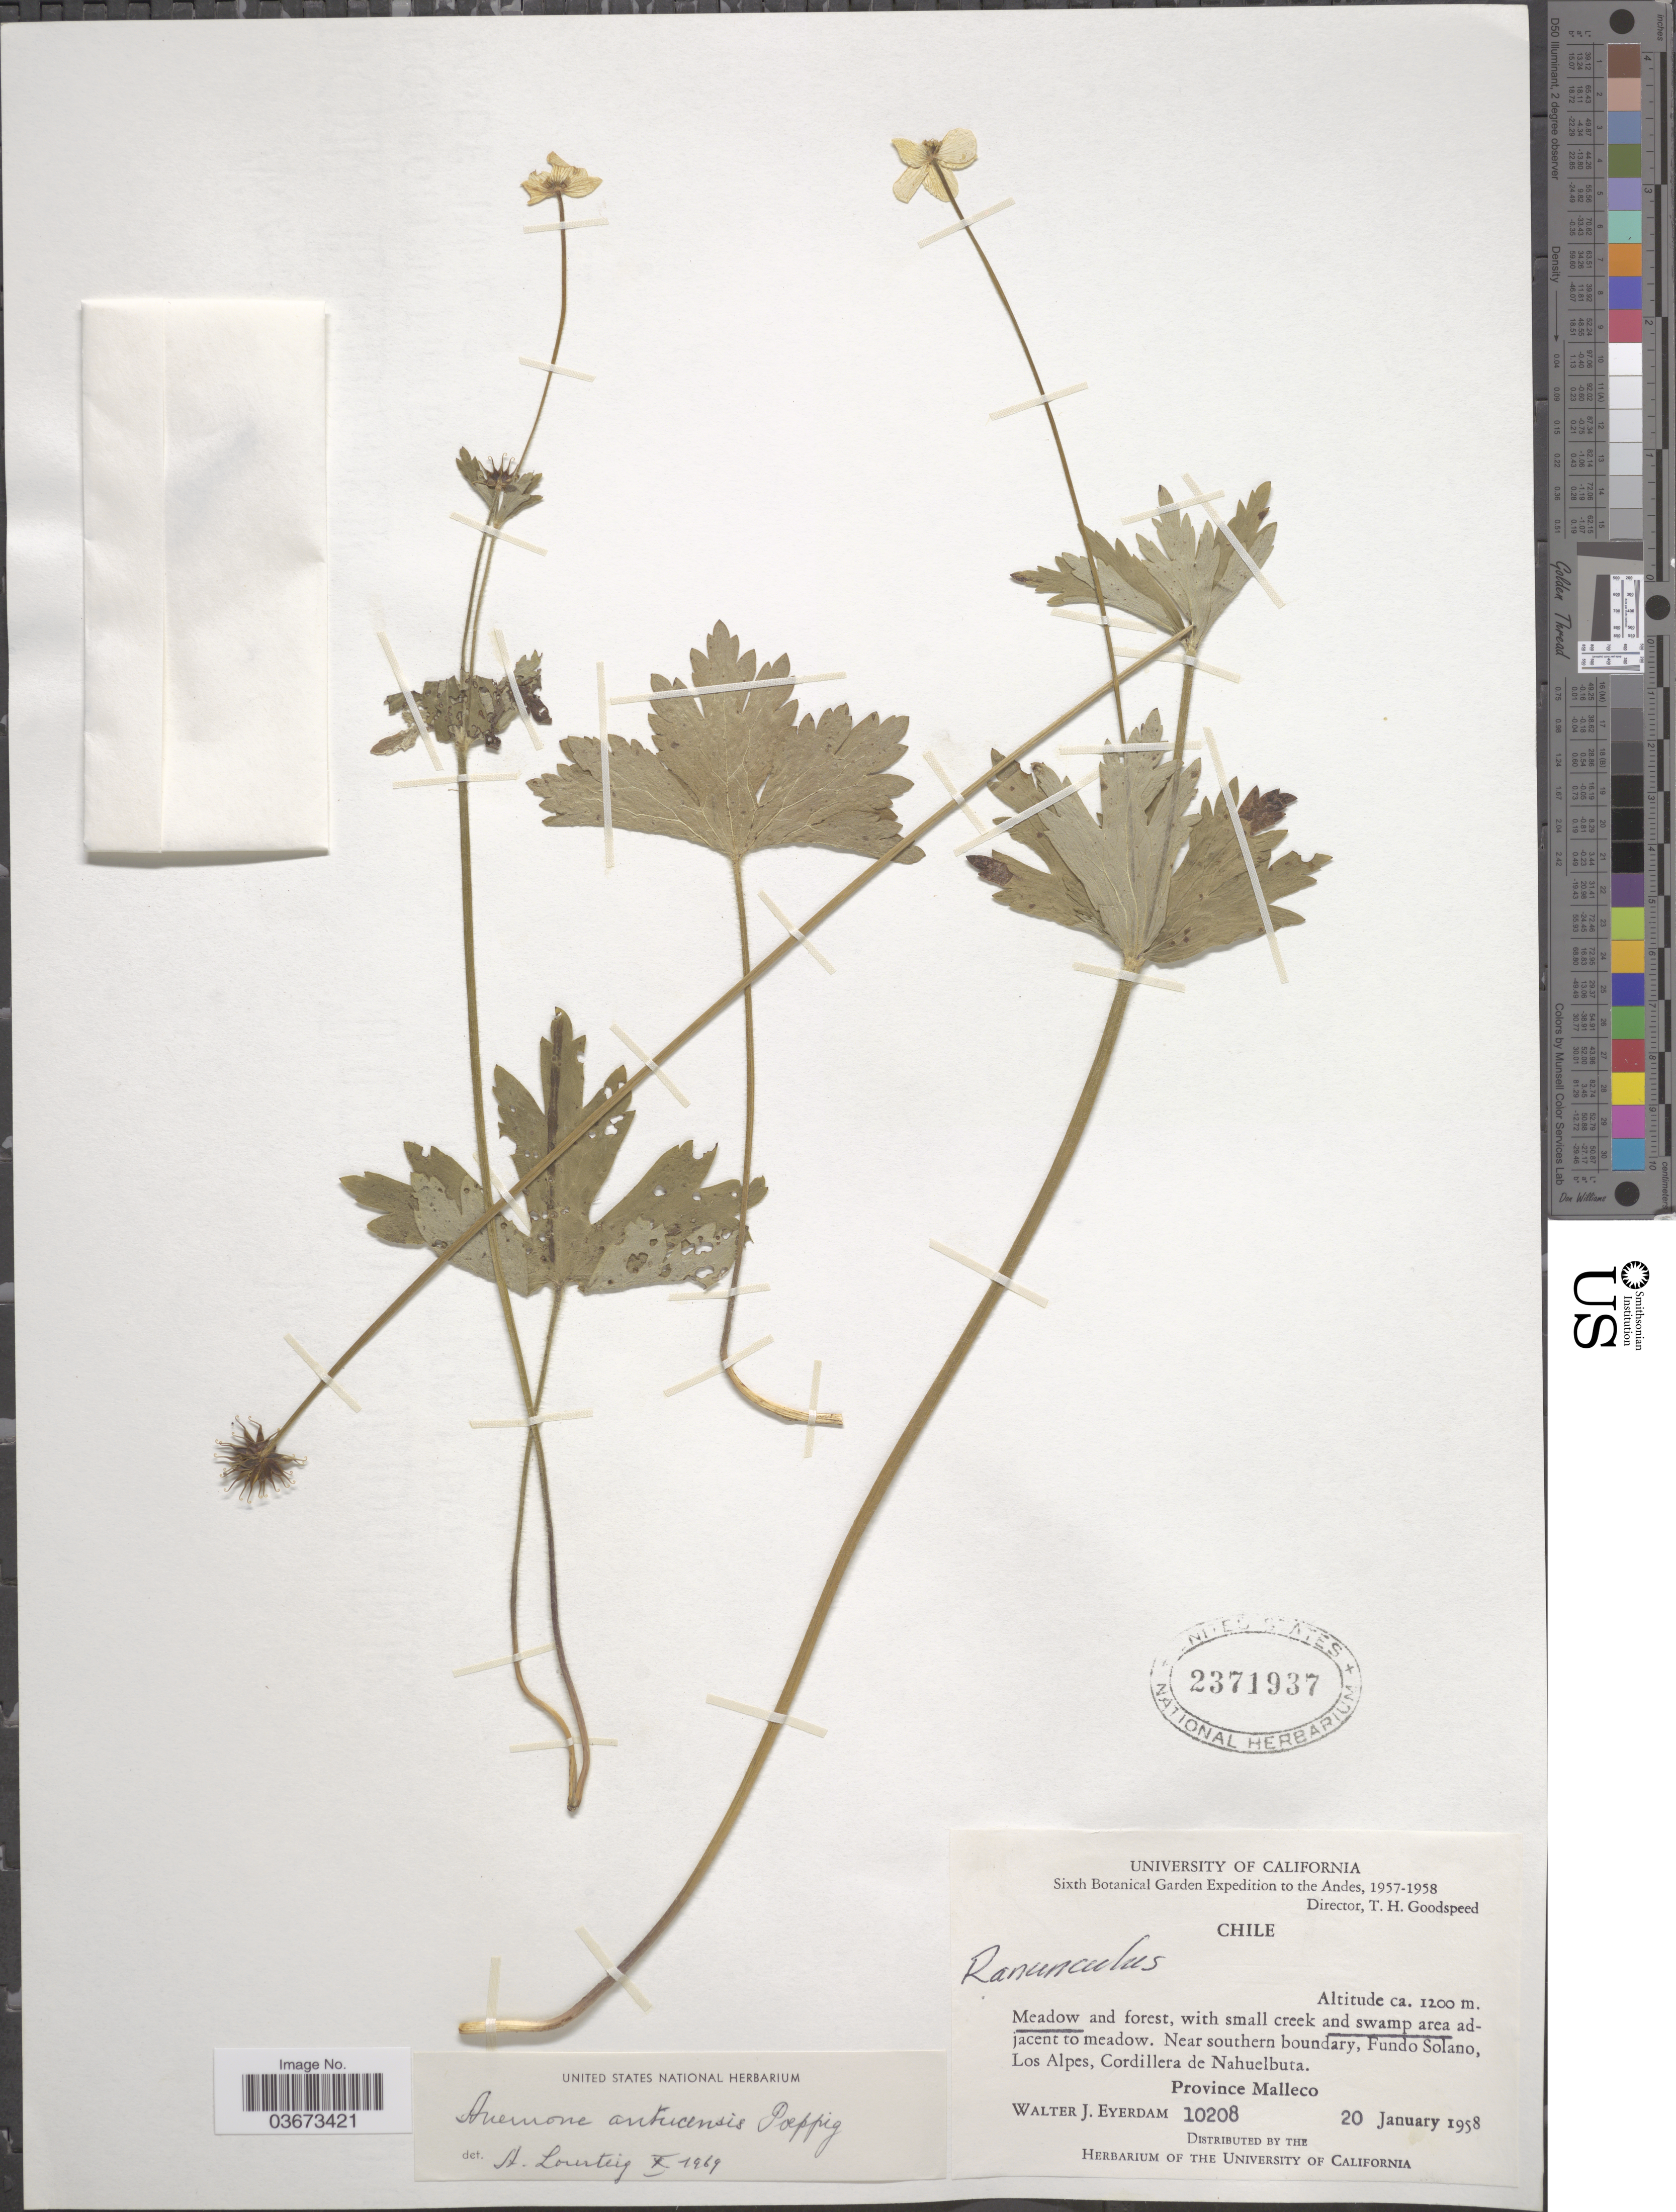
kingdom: Plantae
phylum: Tracheophyta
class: Magnoliopsida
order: Ranunculales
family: Ranunculaceae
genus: Anemone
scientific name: Anemone antucensis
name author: Poepp.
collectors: W. J. Eyerdam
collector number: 10208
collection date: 1958-01-20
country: Chile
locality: The Andes. Near southern boundary, Fundo Solano, Los Alpes, Cordillera de Nahuelbuta. Province Malleco.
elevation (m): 1200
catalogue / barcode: US 2371937